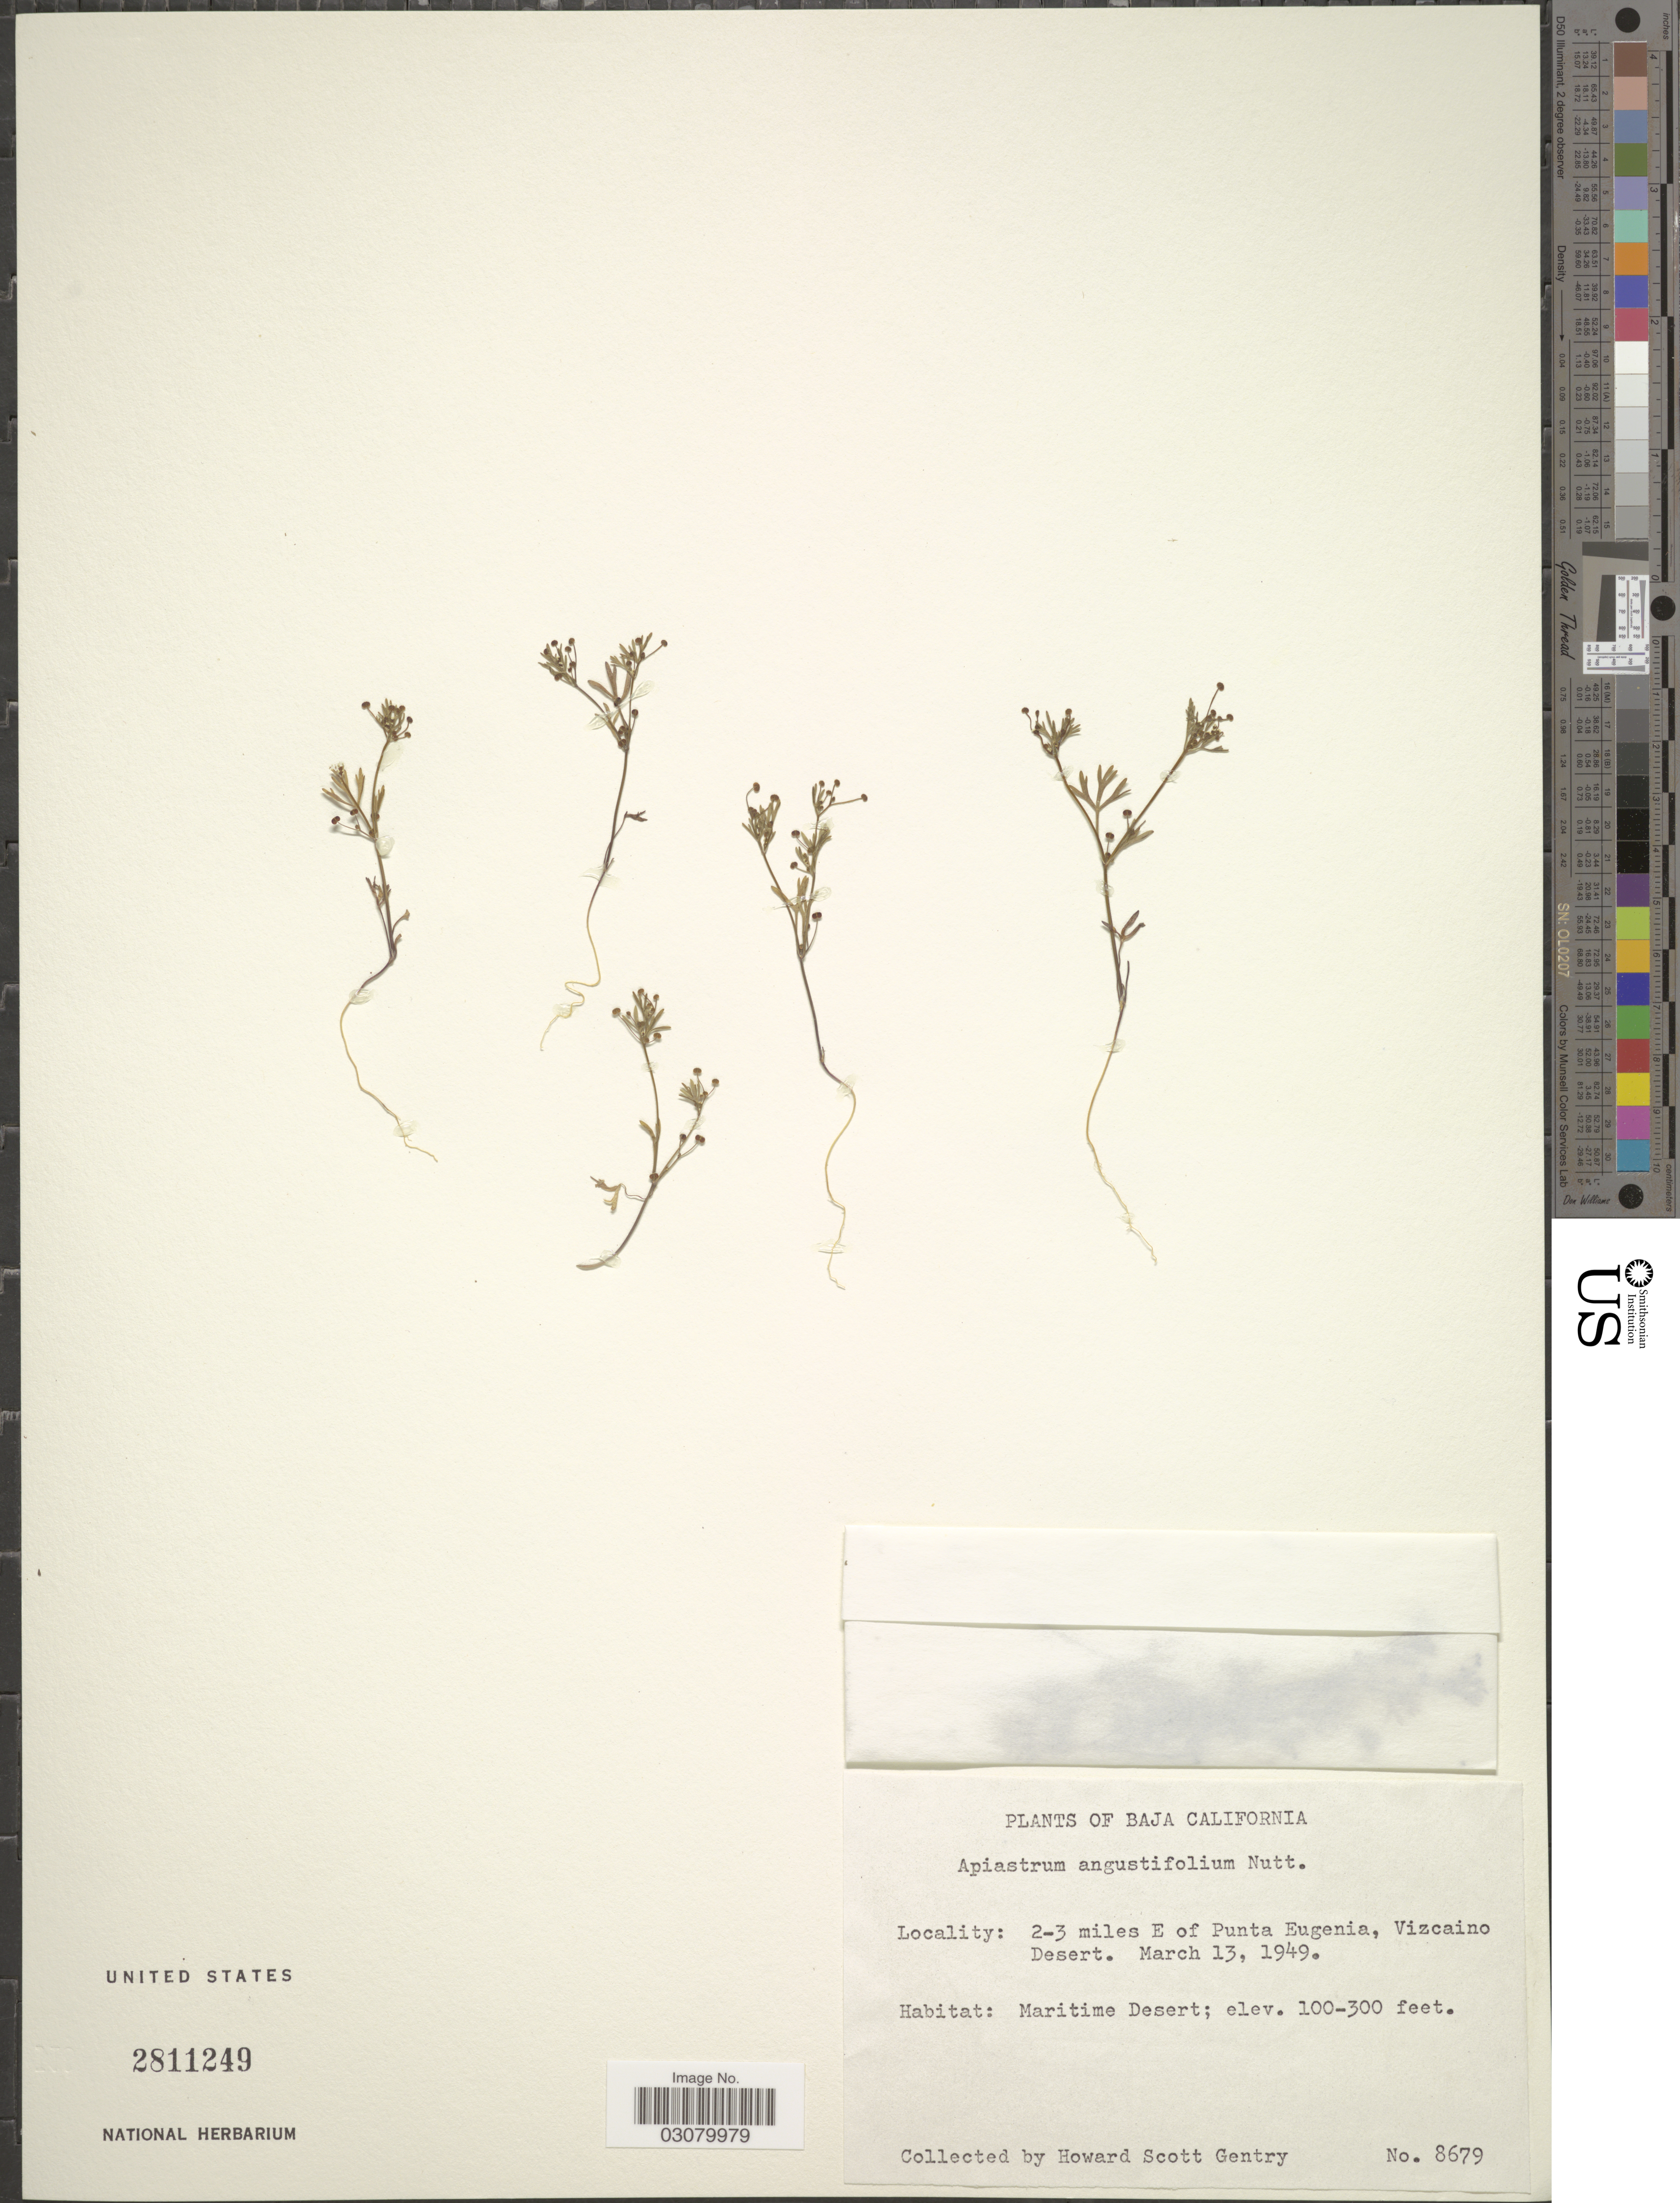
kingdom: Plantae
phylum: Tracheophyta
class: Magnoliopsida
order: Apiales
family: Apiaceae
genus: Apiastrum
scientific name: Apiastrum angustifolium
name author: Nutt.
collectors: H. S. Gentry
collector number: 8679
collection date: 1949-03-13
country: Mexico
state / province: Baja California Sur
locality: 2-3 miles E of Punta Eugenia, Vizcaino Desert. Maritime Desert.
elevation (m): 30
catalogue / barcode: US 2811249